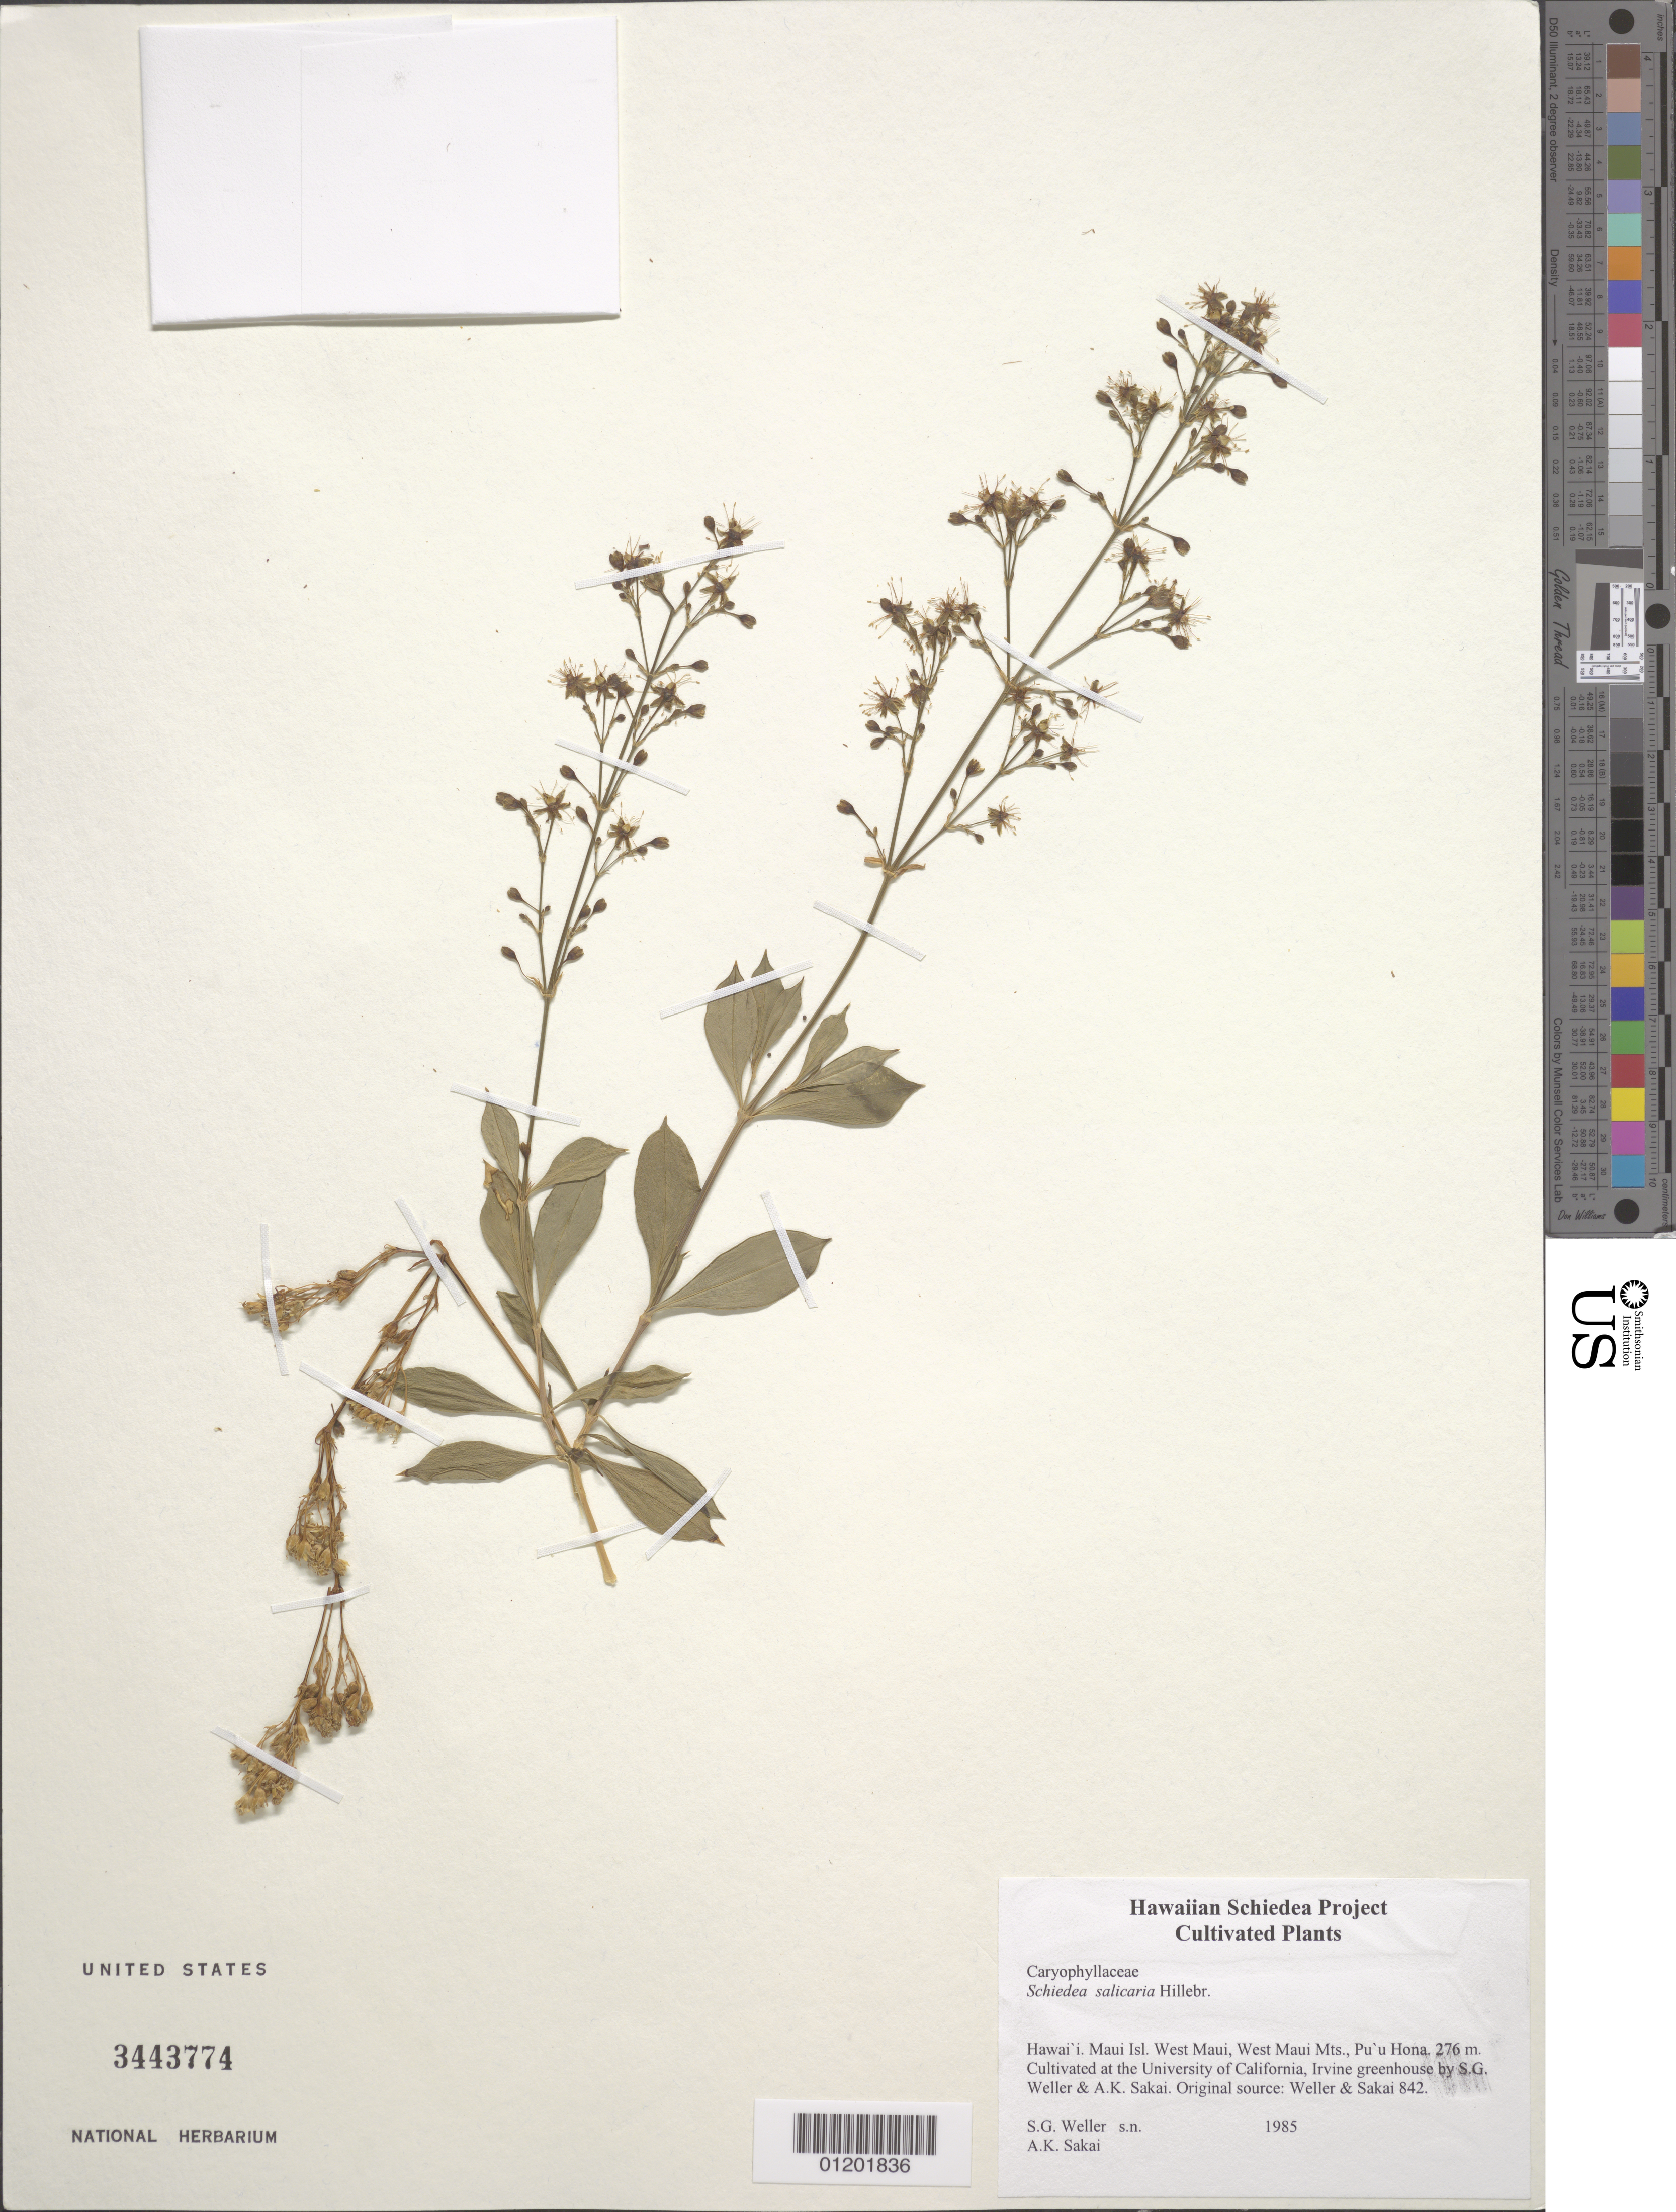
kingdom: Plantae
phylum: Tracheophyta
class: Magnoliopsida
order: Caryophyllales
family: Caryophyllaceae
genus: Schiedea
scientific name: Schiedea salicaria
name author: Hillebr.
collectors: S. G. Weller & A. Sakai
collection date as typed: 1985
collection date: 1985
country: United States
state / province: California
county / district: Orange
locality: University of California, Irvine greenhouse.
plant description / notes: Cultivated at the University of California, Irvine greenhouse by S.G. Weller & A.K. Sakai. Original source: from seeds and cuttings from Weller & Sakai 842.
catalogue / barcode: US 3443774